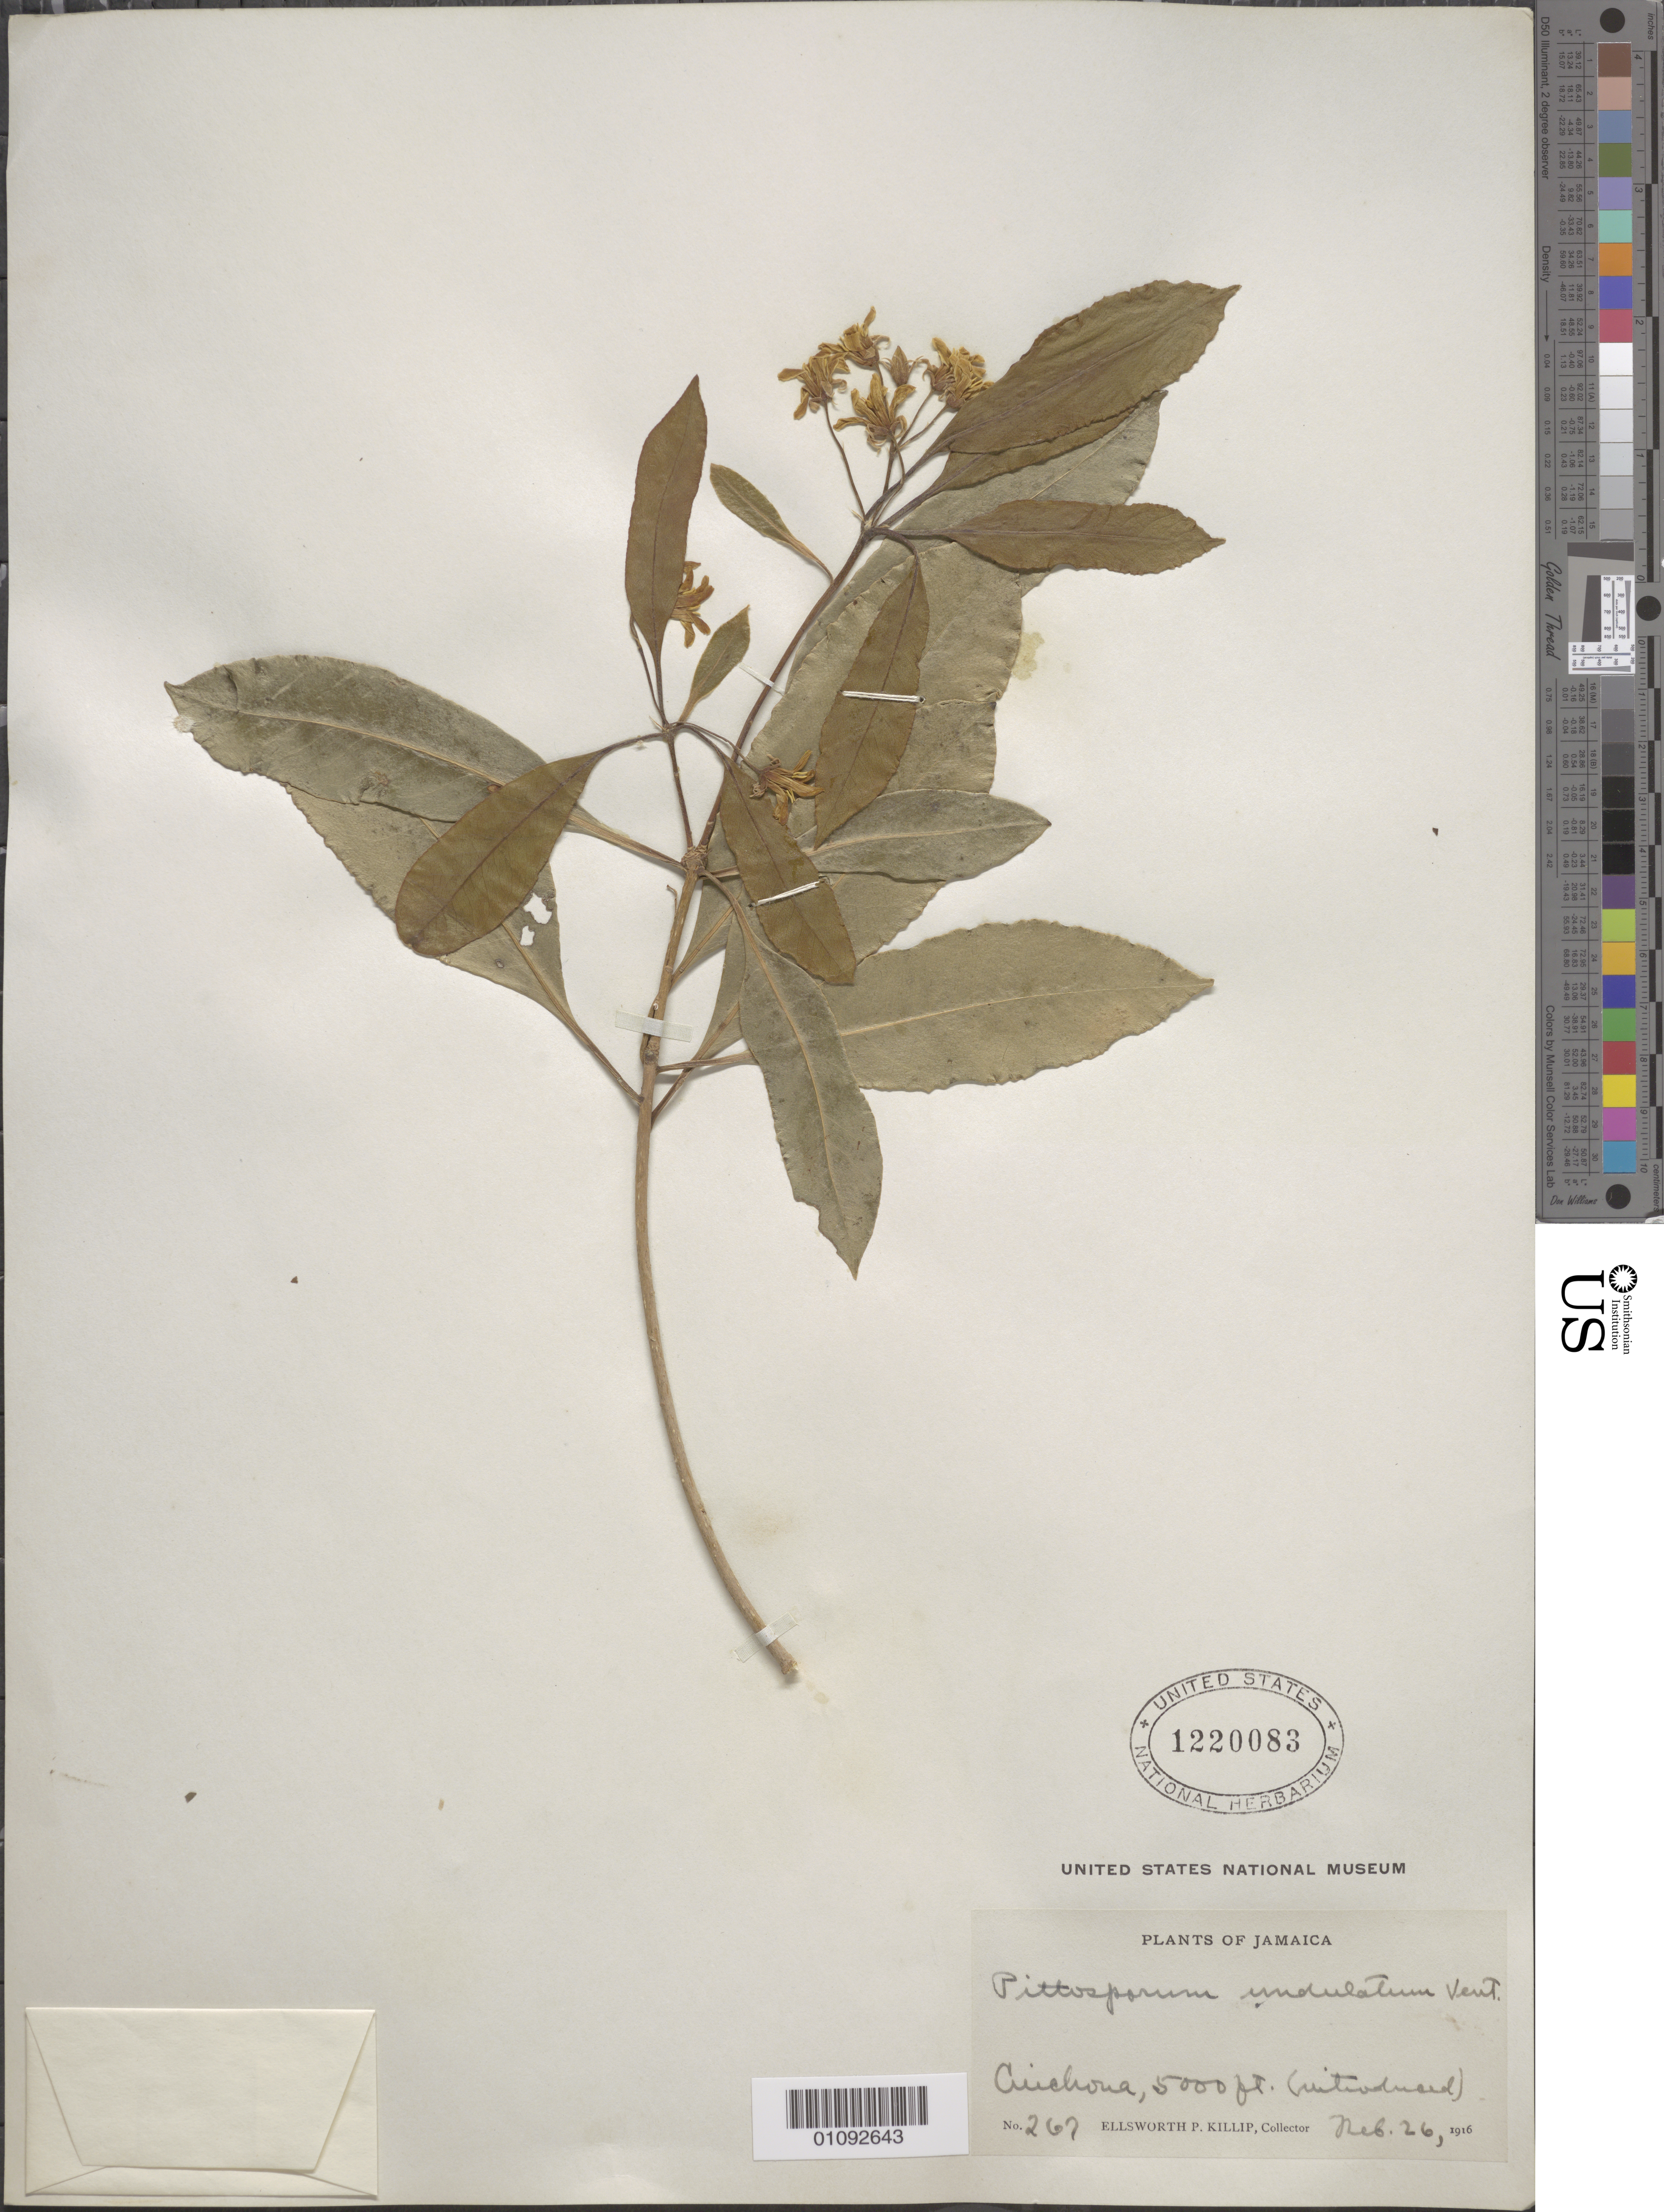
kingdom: Plantae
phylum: Tracheophyta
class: Magnoliopsida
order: Apiales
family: Pittosporaceae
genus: Pittosporum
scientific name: Pittosporum undulatum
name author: Vent.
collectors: E. P. Killip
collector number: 267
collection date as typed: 26 Nov 1916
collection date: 1916-11-26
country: Jamaica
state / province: Saint Andrew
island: Jamaica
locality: Cinchona.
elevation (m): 1524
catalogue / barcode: US 1220083